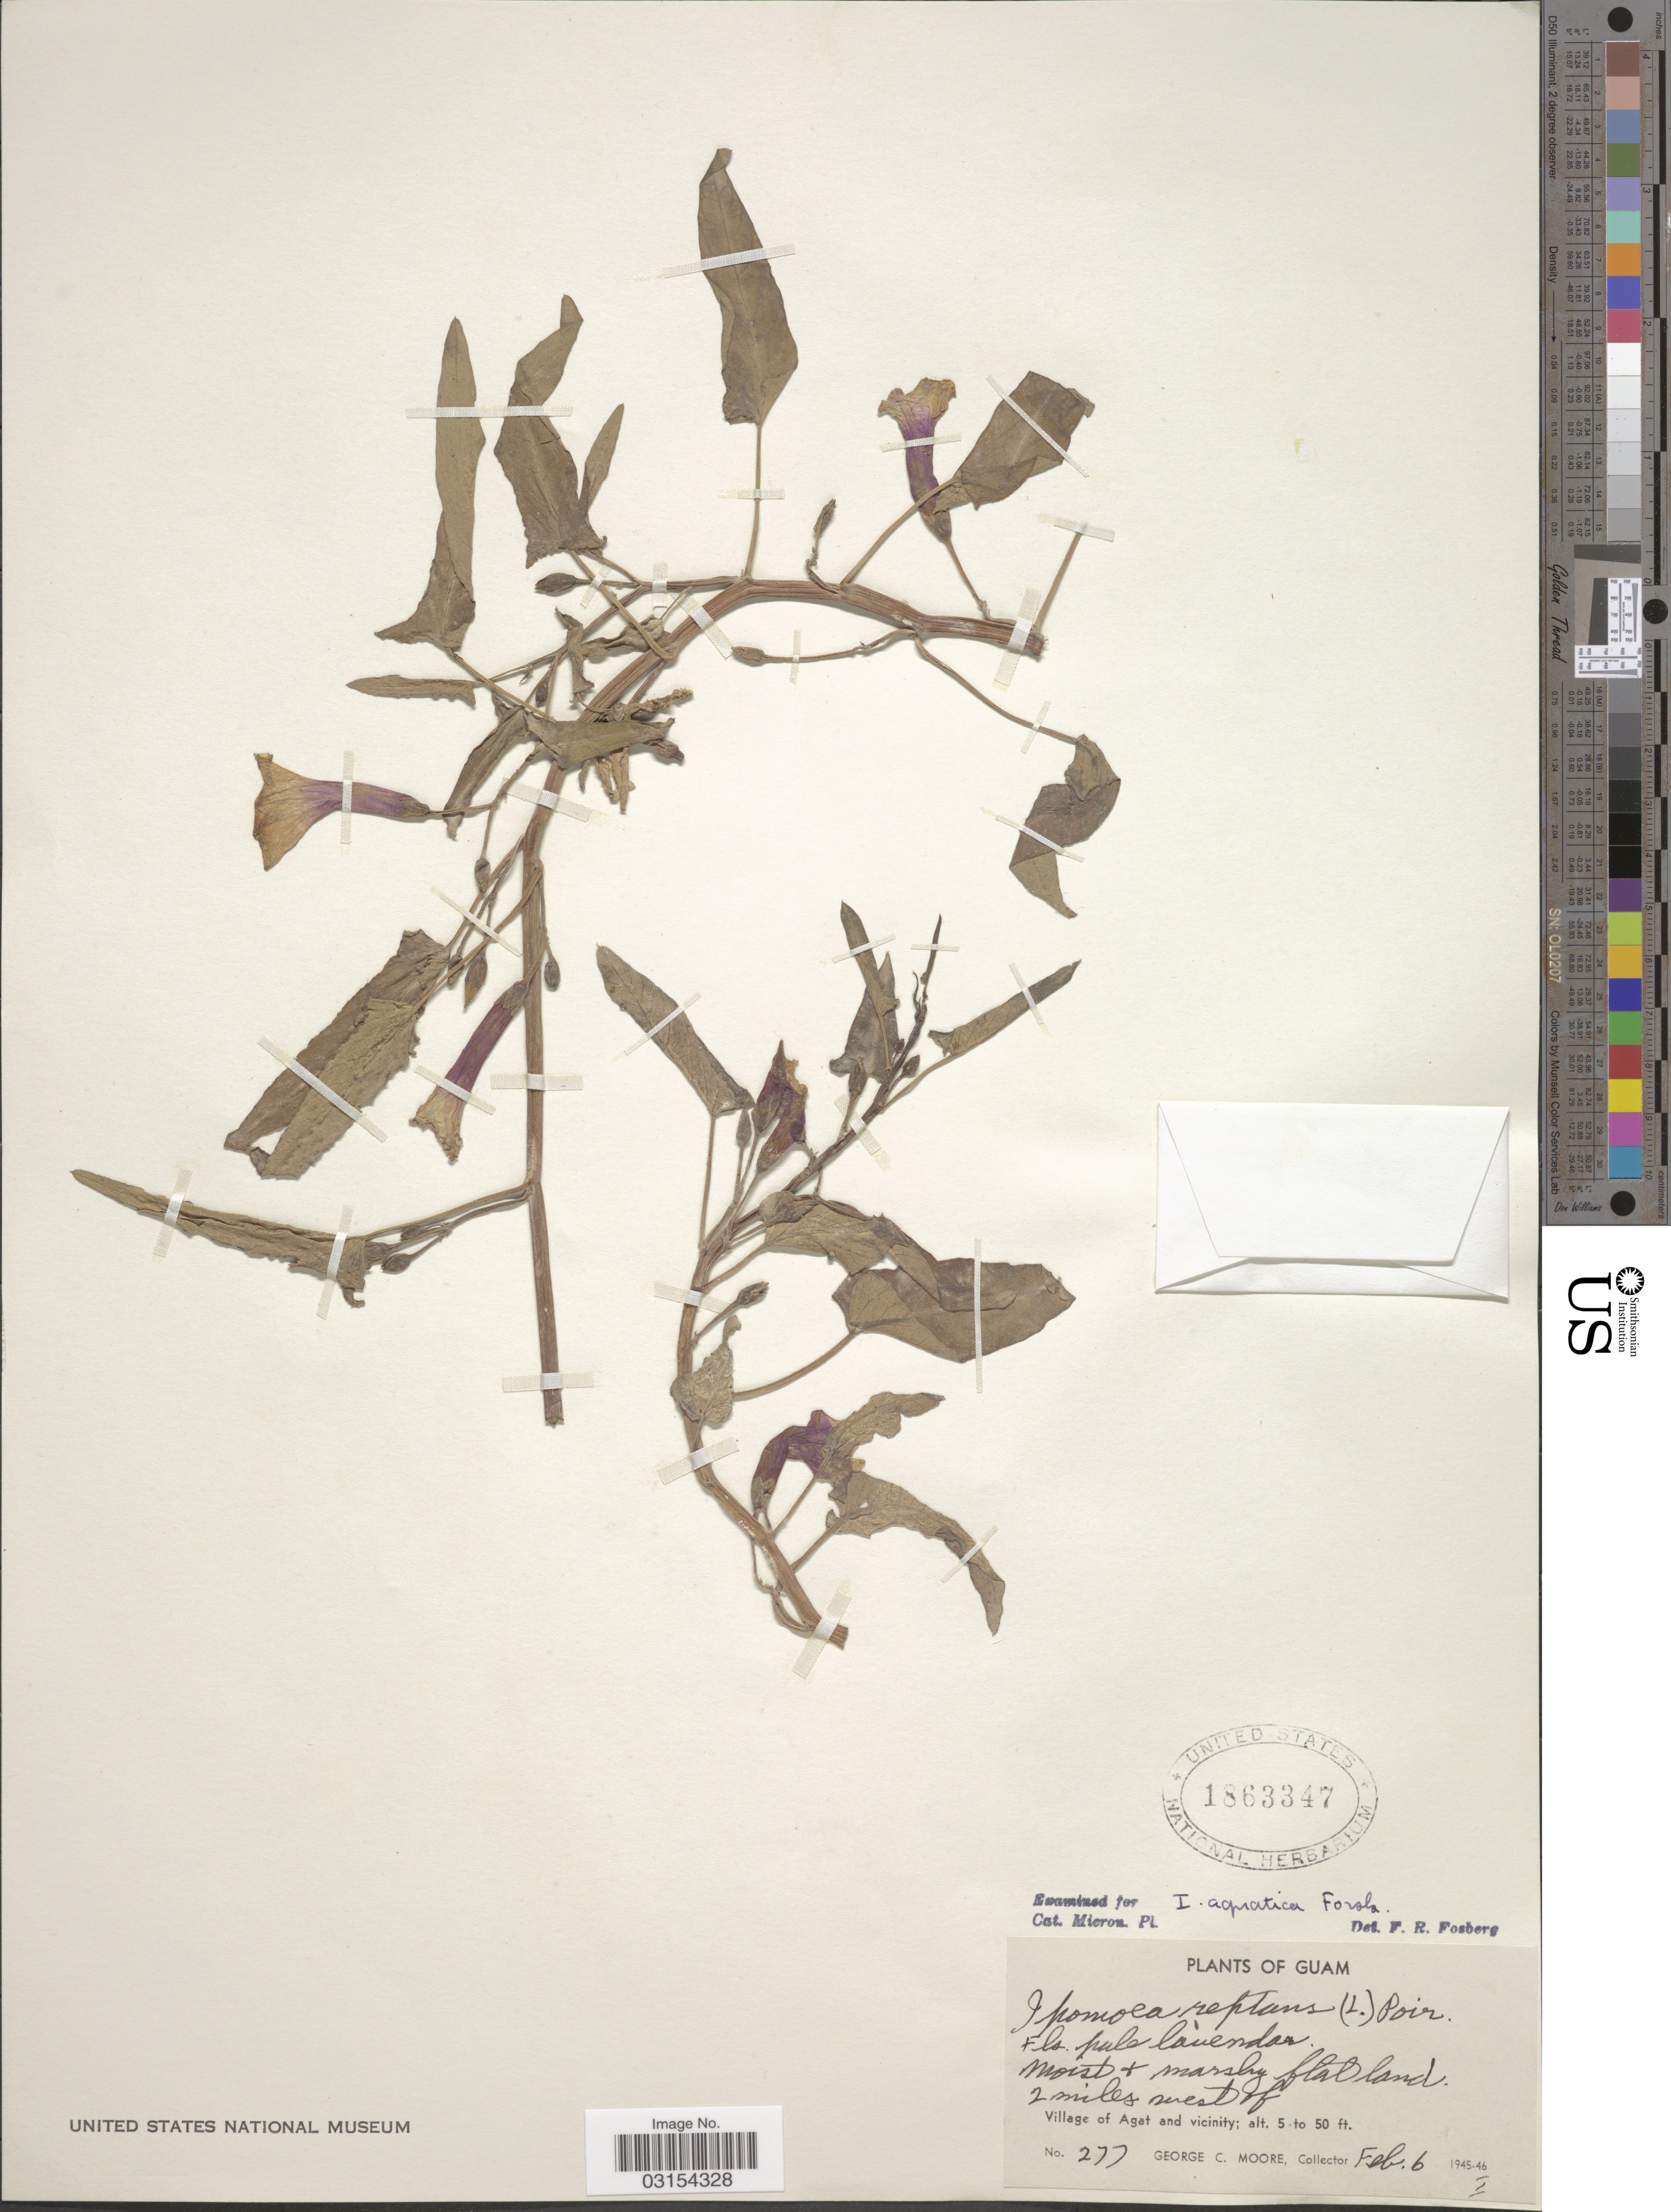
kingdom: Plantae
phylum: Tracheophyta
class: Magnoliopsida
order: Solanales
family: Convolvulaceae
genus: Ipomoea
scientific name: Ipomoea aquatica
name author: Forssk.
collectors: G. C. Moore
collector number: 277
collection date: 1946-02-06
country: Guam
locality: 2 miles west of Village to Agat and vicinity.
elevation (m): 2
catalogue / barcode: US 1863347